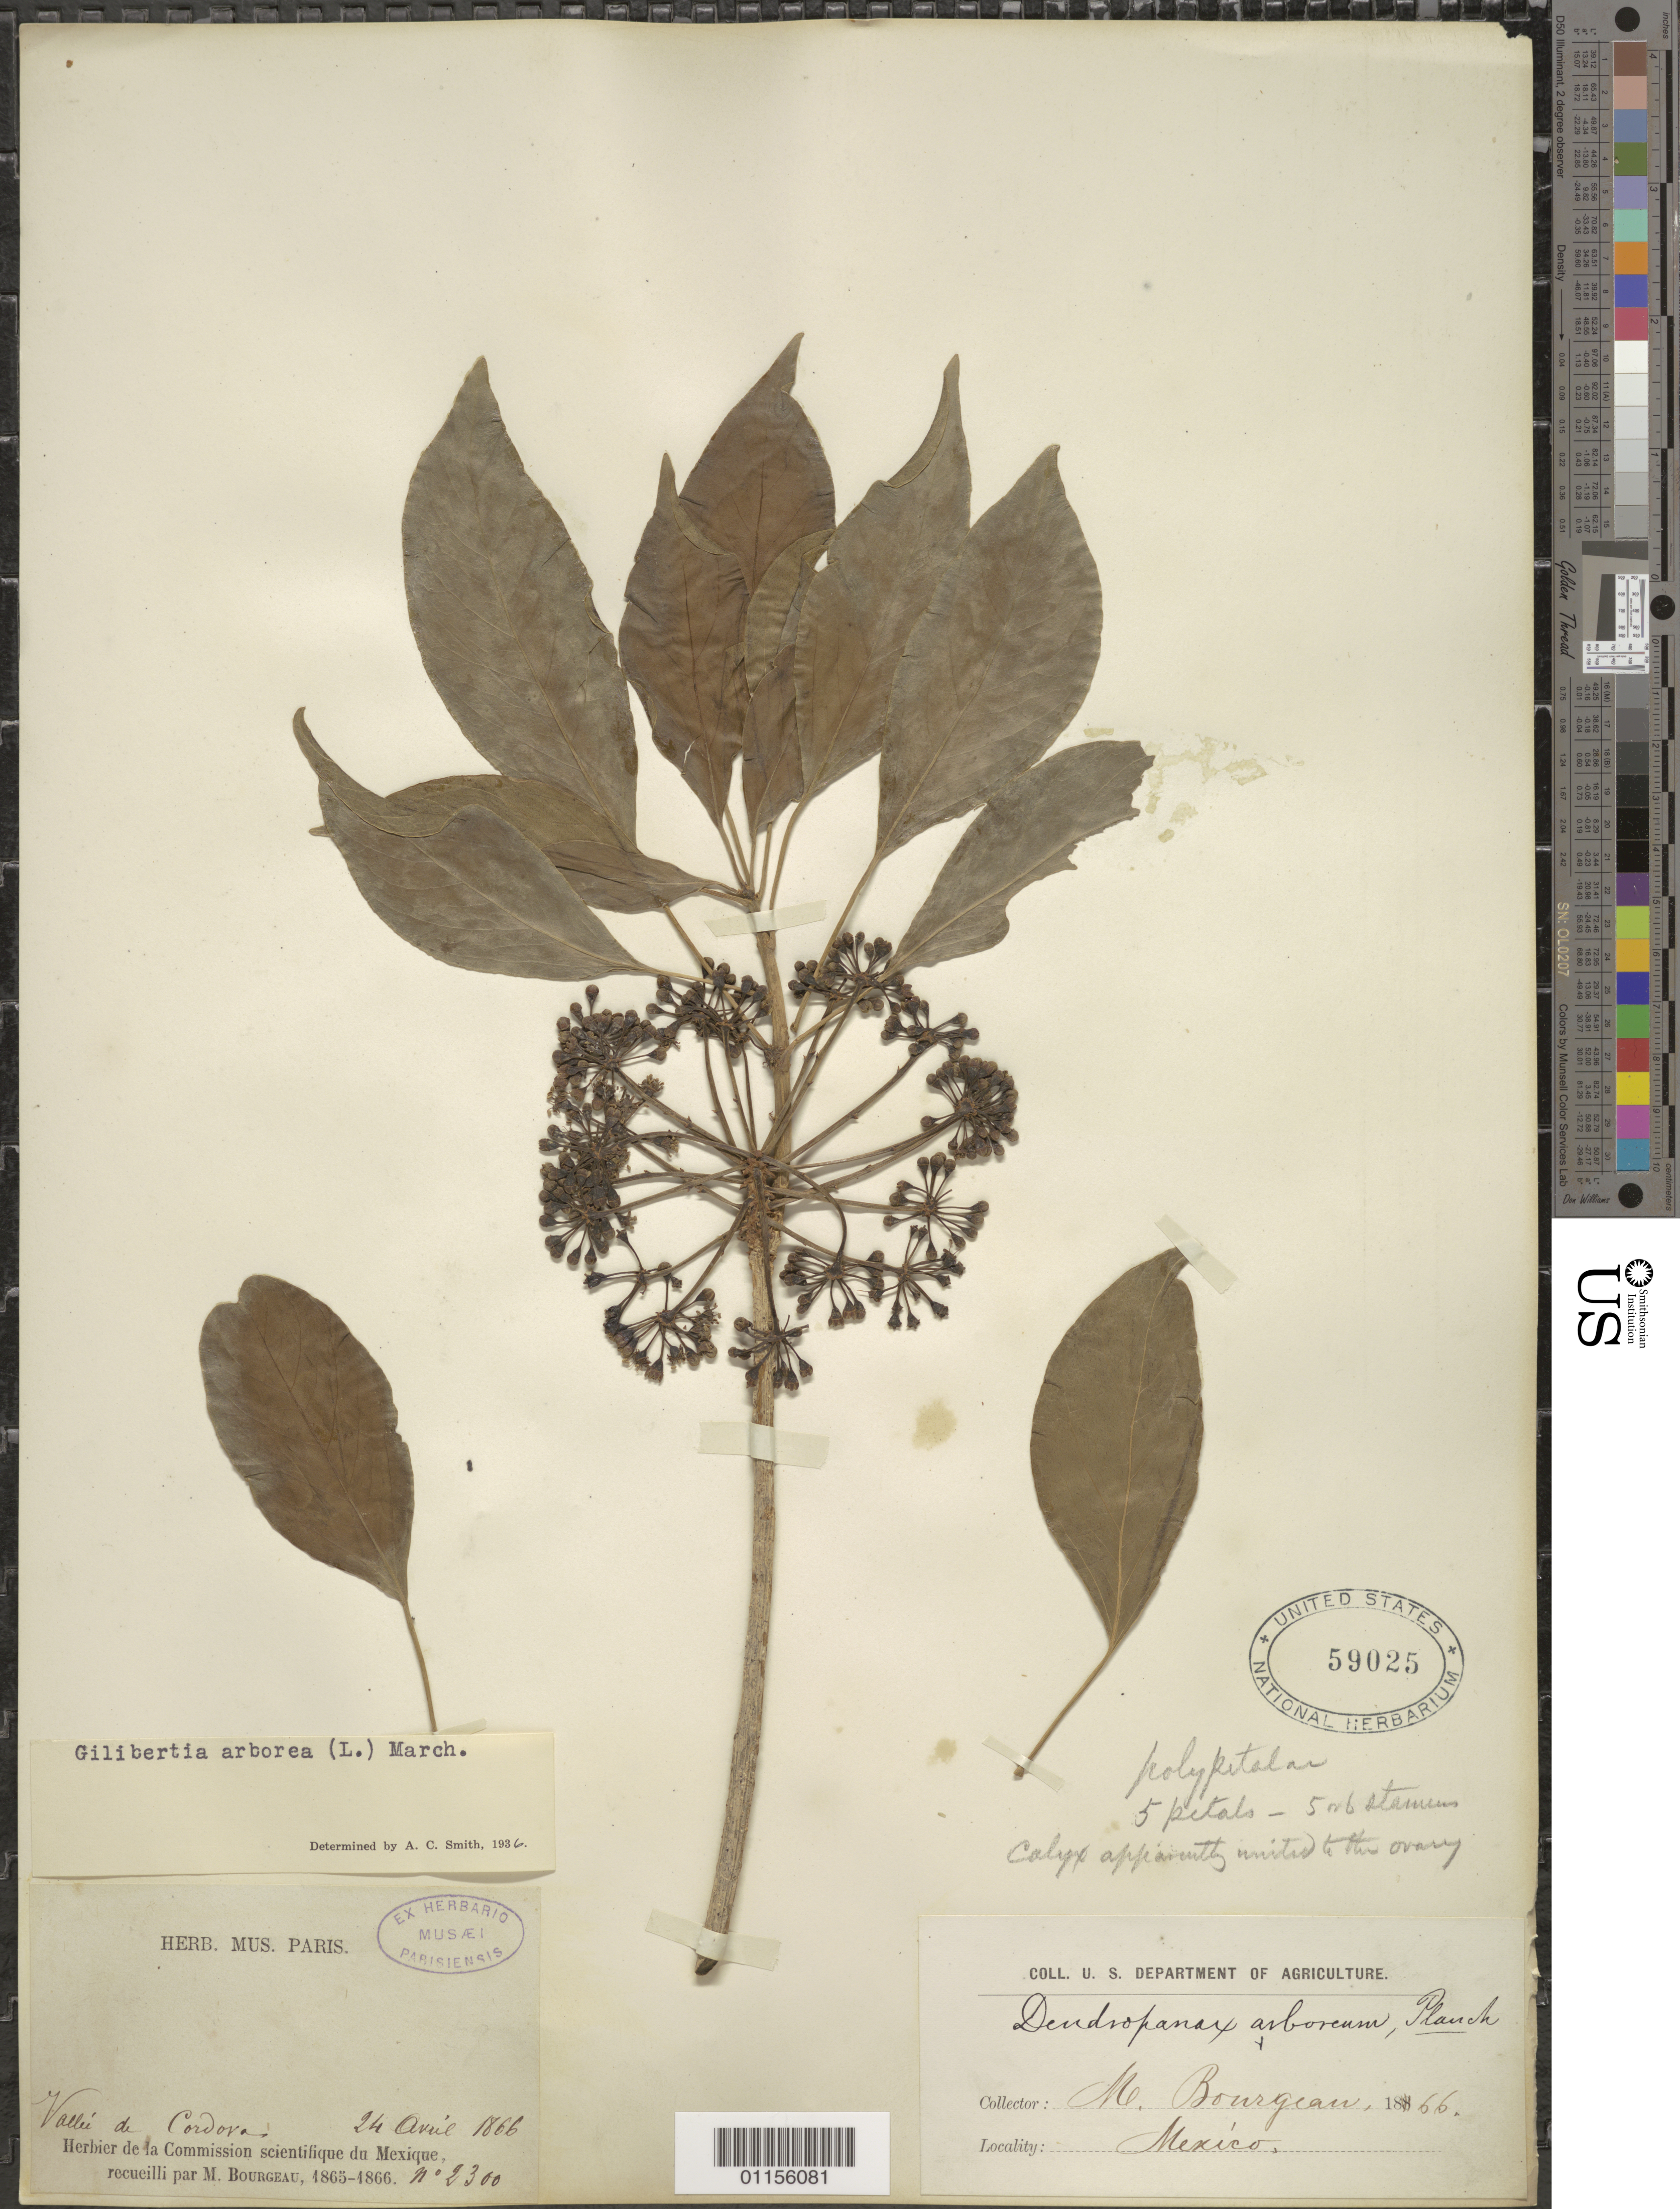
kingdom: Plantae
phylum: Tracheophyta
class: Magnoliopsida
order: Apiales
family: Araliaceae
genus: Dendropanax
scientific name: Dendropanax arboreus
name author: (L.) Decne. & Planch.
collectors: M. Bourgeau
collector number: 2300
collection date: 1866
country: Mexico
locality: Valle de Cordova.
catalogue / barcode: US 59025